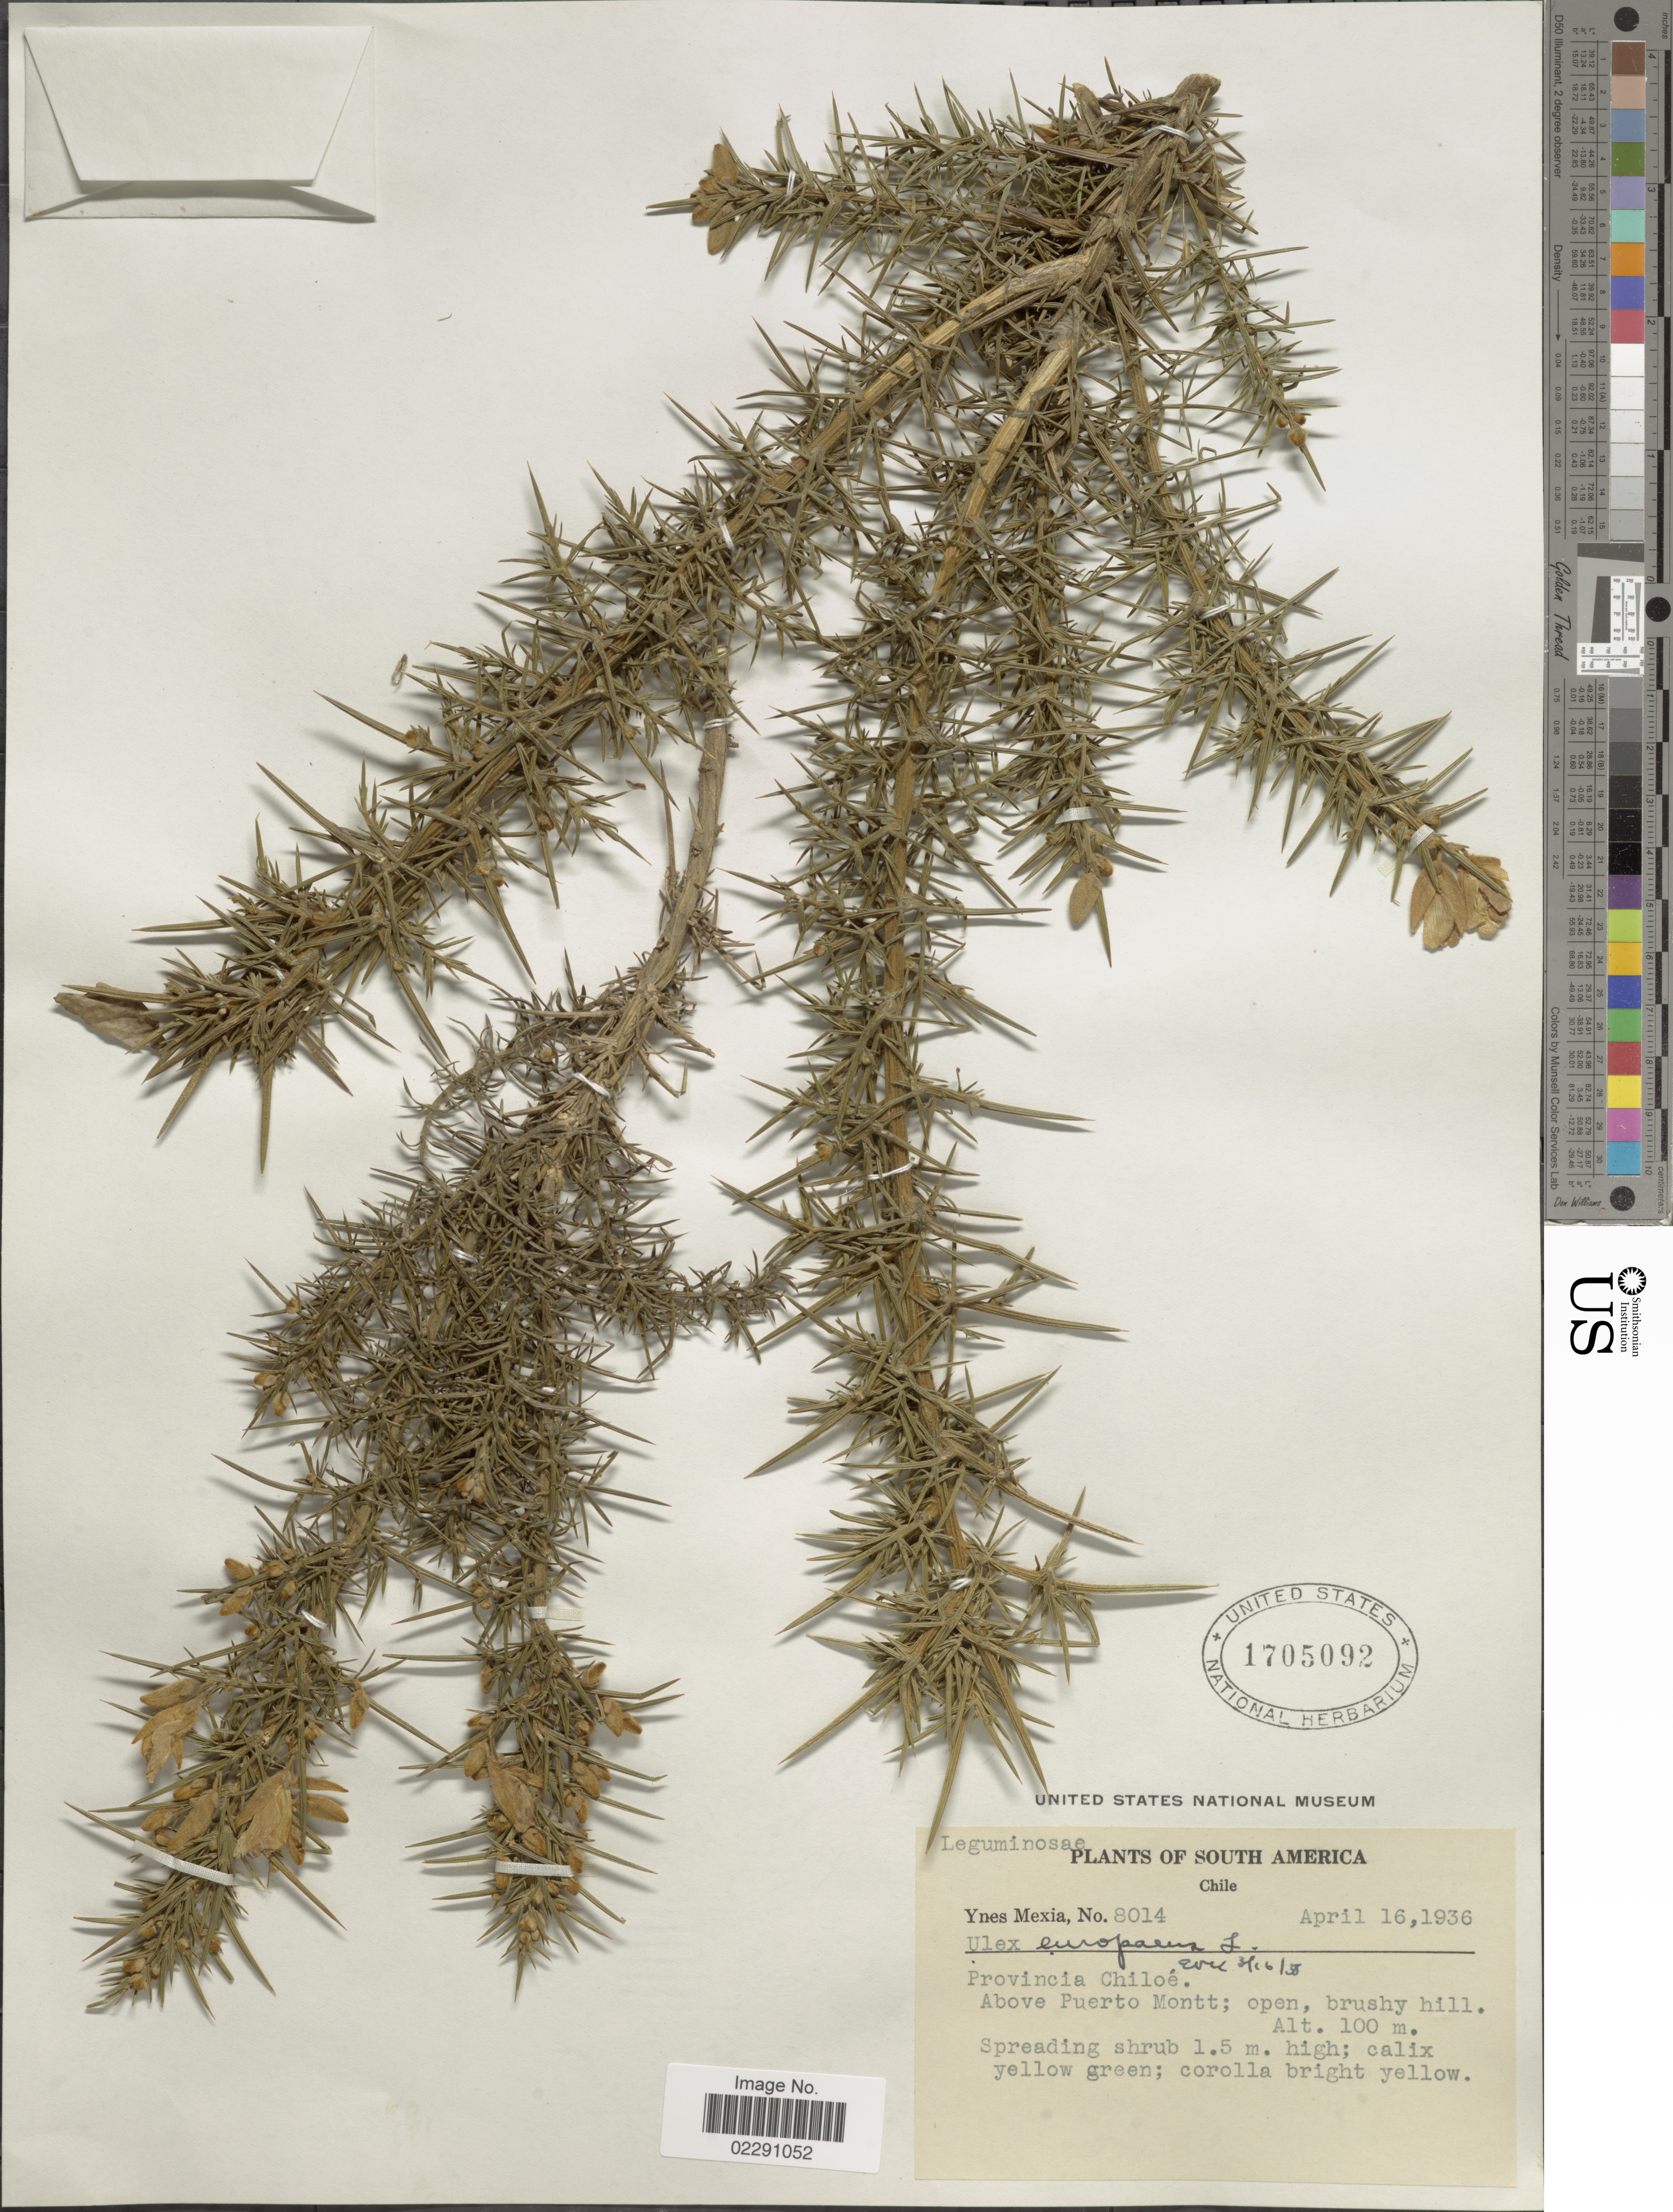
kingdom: Plantae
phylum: Tracheophyta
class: Magnoliopsida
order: Fabales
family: Fabaceae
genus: Ulex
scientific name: Ulex europaeus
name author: L.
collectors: Y. Mexia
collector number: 8014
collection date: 1936-04-16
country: Chile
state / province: Arica y Parinacota (XV)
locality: Above Puerto Montt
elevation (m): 100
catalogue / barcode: US 1705092